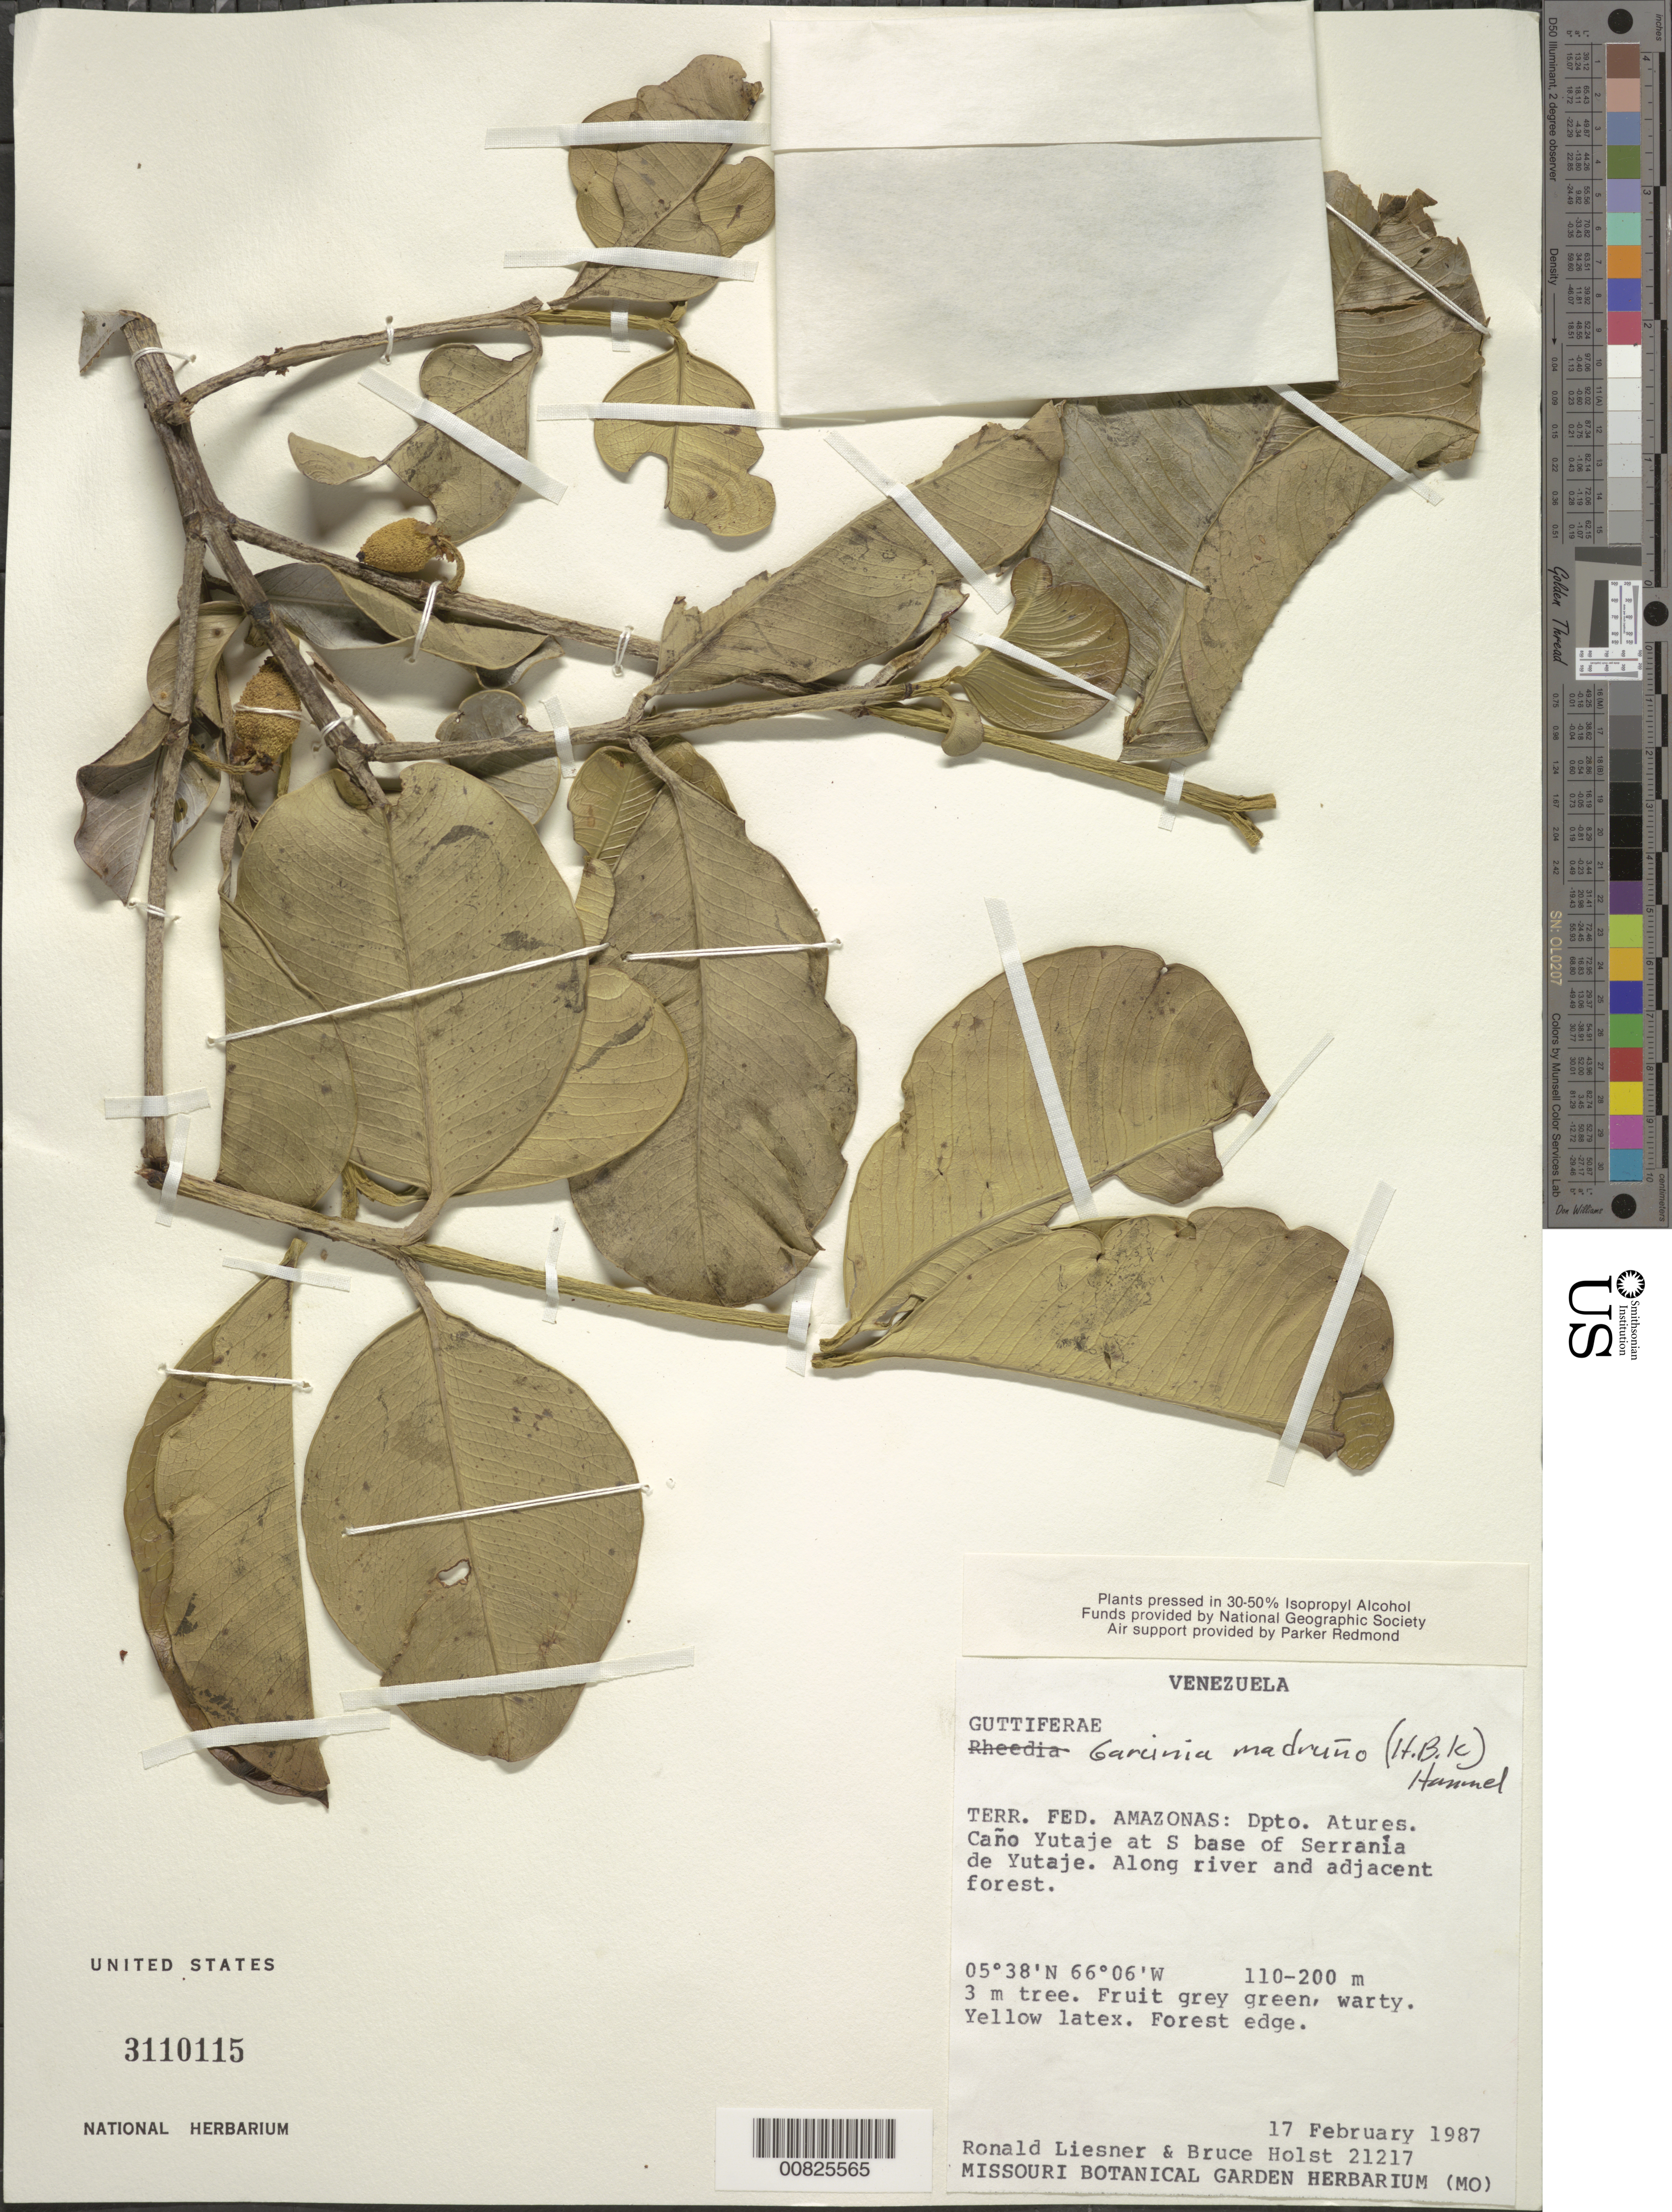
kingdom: Plantae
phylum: Tracheophyta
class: Magnoliopsida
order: Malpighiales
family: Clusiaceae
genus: Garcinia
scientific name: Garcinia madruno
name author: (Kunth) Hammel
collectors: R. L. Liesner & B. Holst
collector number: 21217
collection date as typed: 17-Feb-87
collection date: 1987-02-17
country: Venezuela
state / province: Amazonas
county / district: Atures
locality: Caño Yutajé at S base of Serranía de Yutajé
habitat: Along river and adjacent forest; riverbank; forest edge.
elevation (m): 110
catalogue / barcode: US 3110115